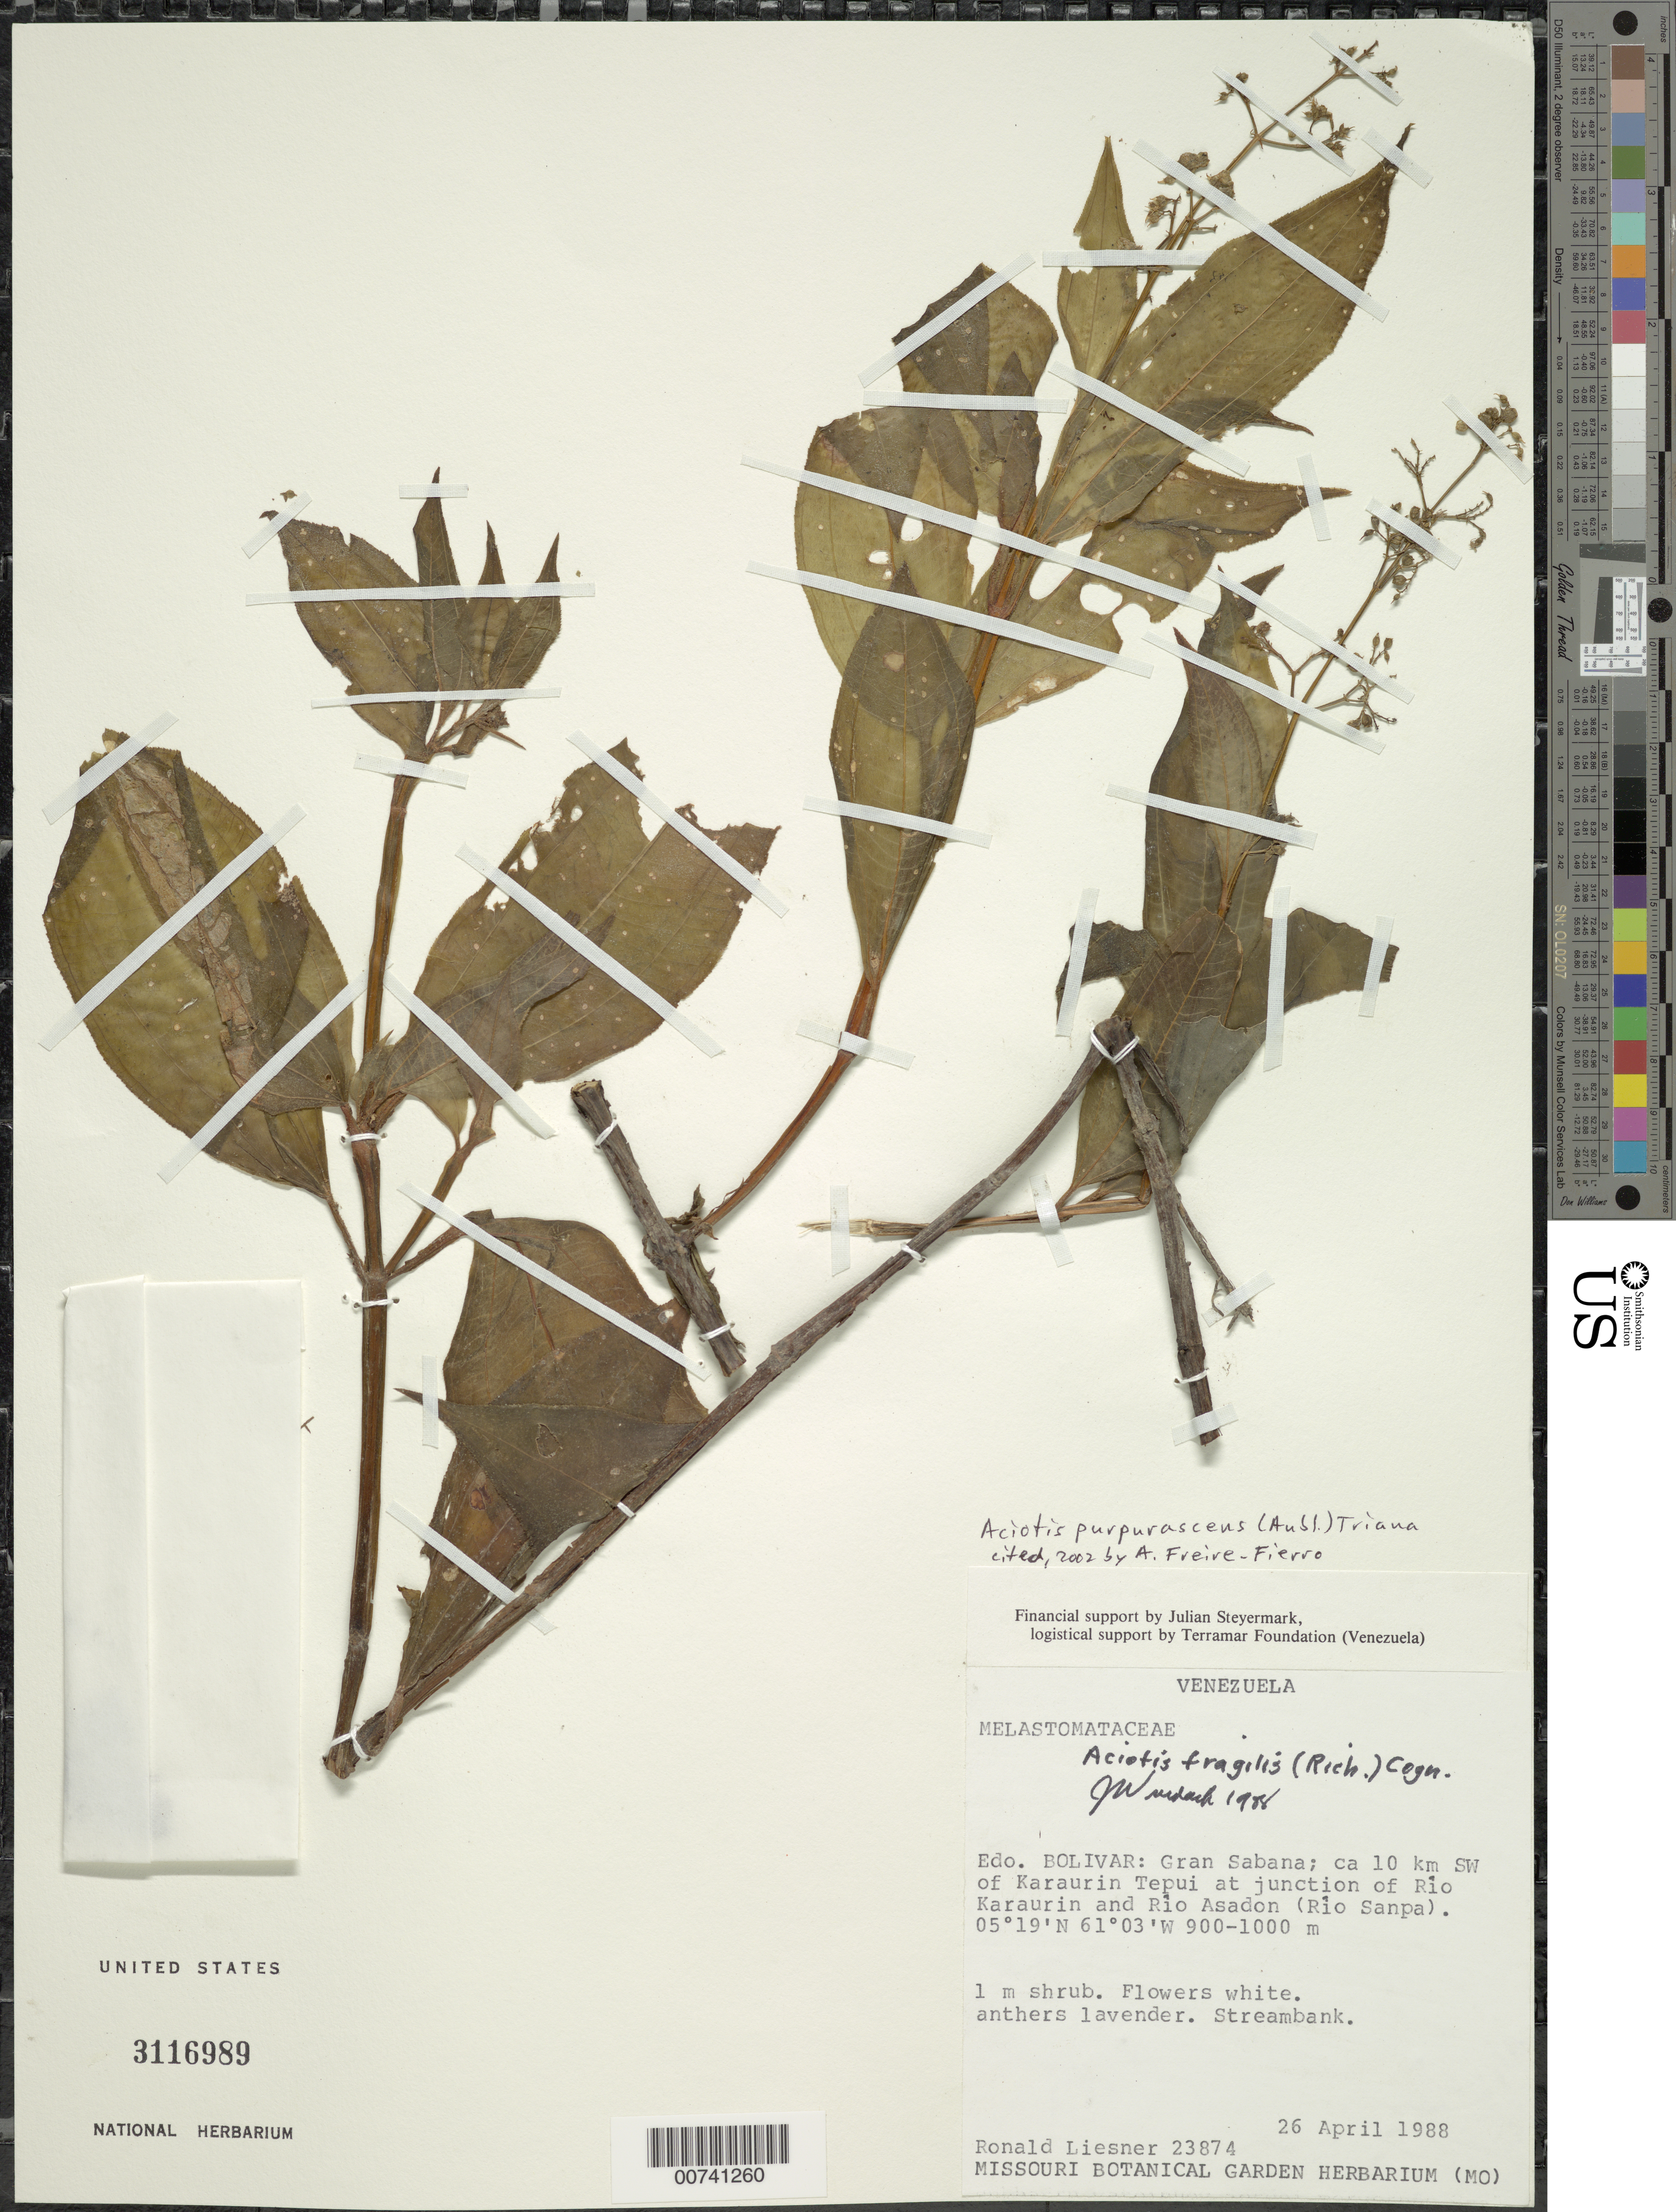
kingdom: Plantae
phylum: Tracheophyta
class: Magnoliopsida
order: Myrtales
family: Melastomataceae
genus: Aciotis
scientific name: Aciotis purpurascens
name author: (Aubl.) Triana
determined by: Freire-Fierro, A.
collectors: R. L. Liesner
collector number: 23874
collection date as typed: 26-Apr-88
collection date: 1988-04-26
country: Venezuela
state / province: Bolívar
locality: Gran Sabana, ca 10 km SW of Karaurin tepuí at junction of Río Karaurin and Río Asadon (Río Sanpa)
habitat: Streambank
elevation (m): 900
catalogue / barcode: US 3116989